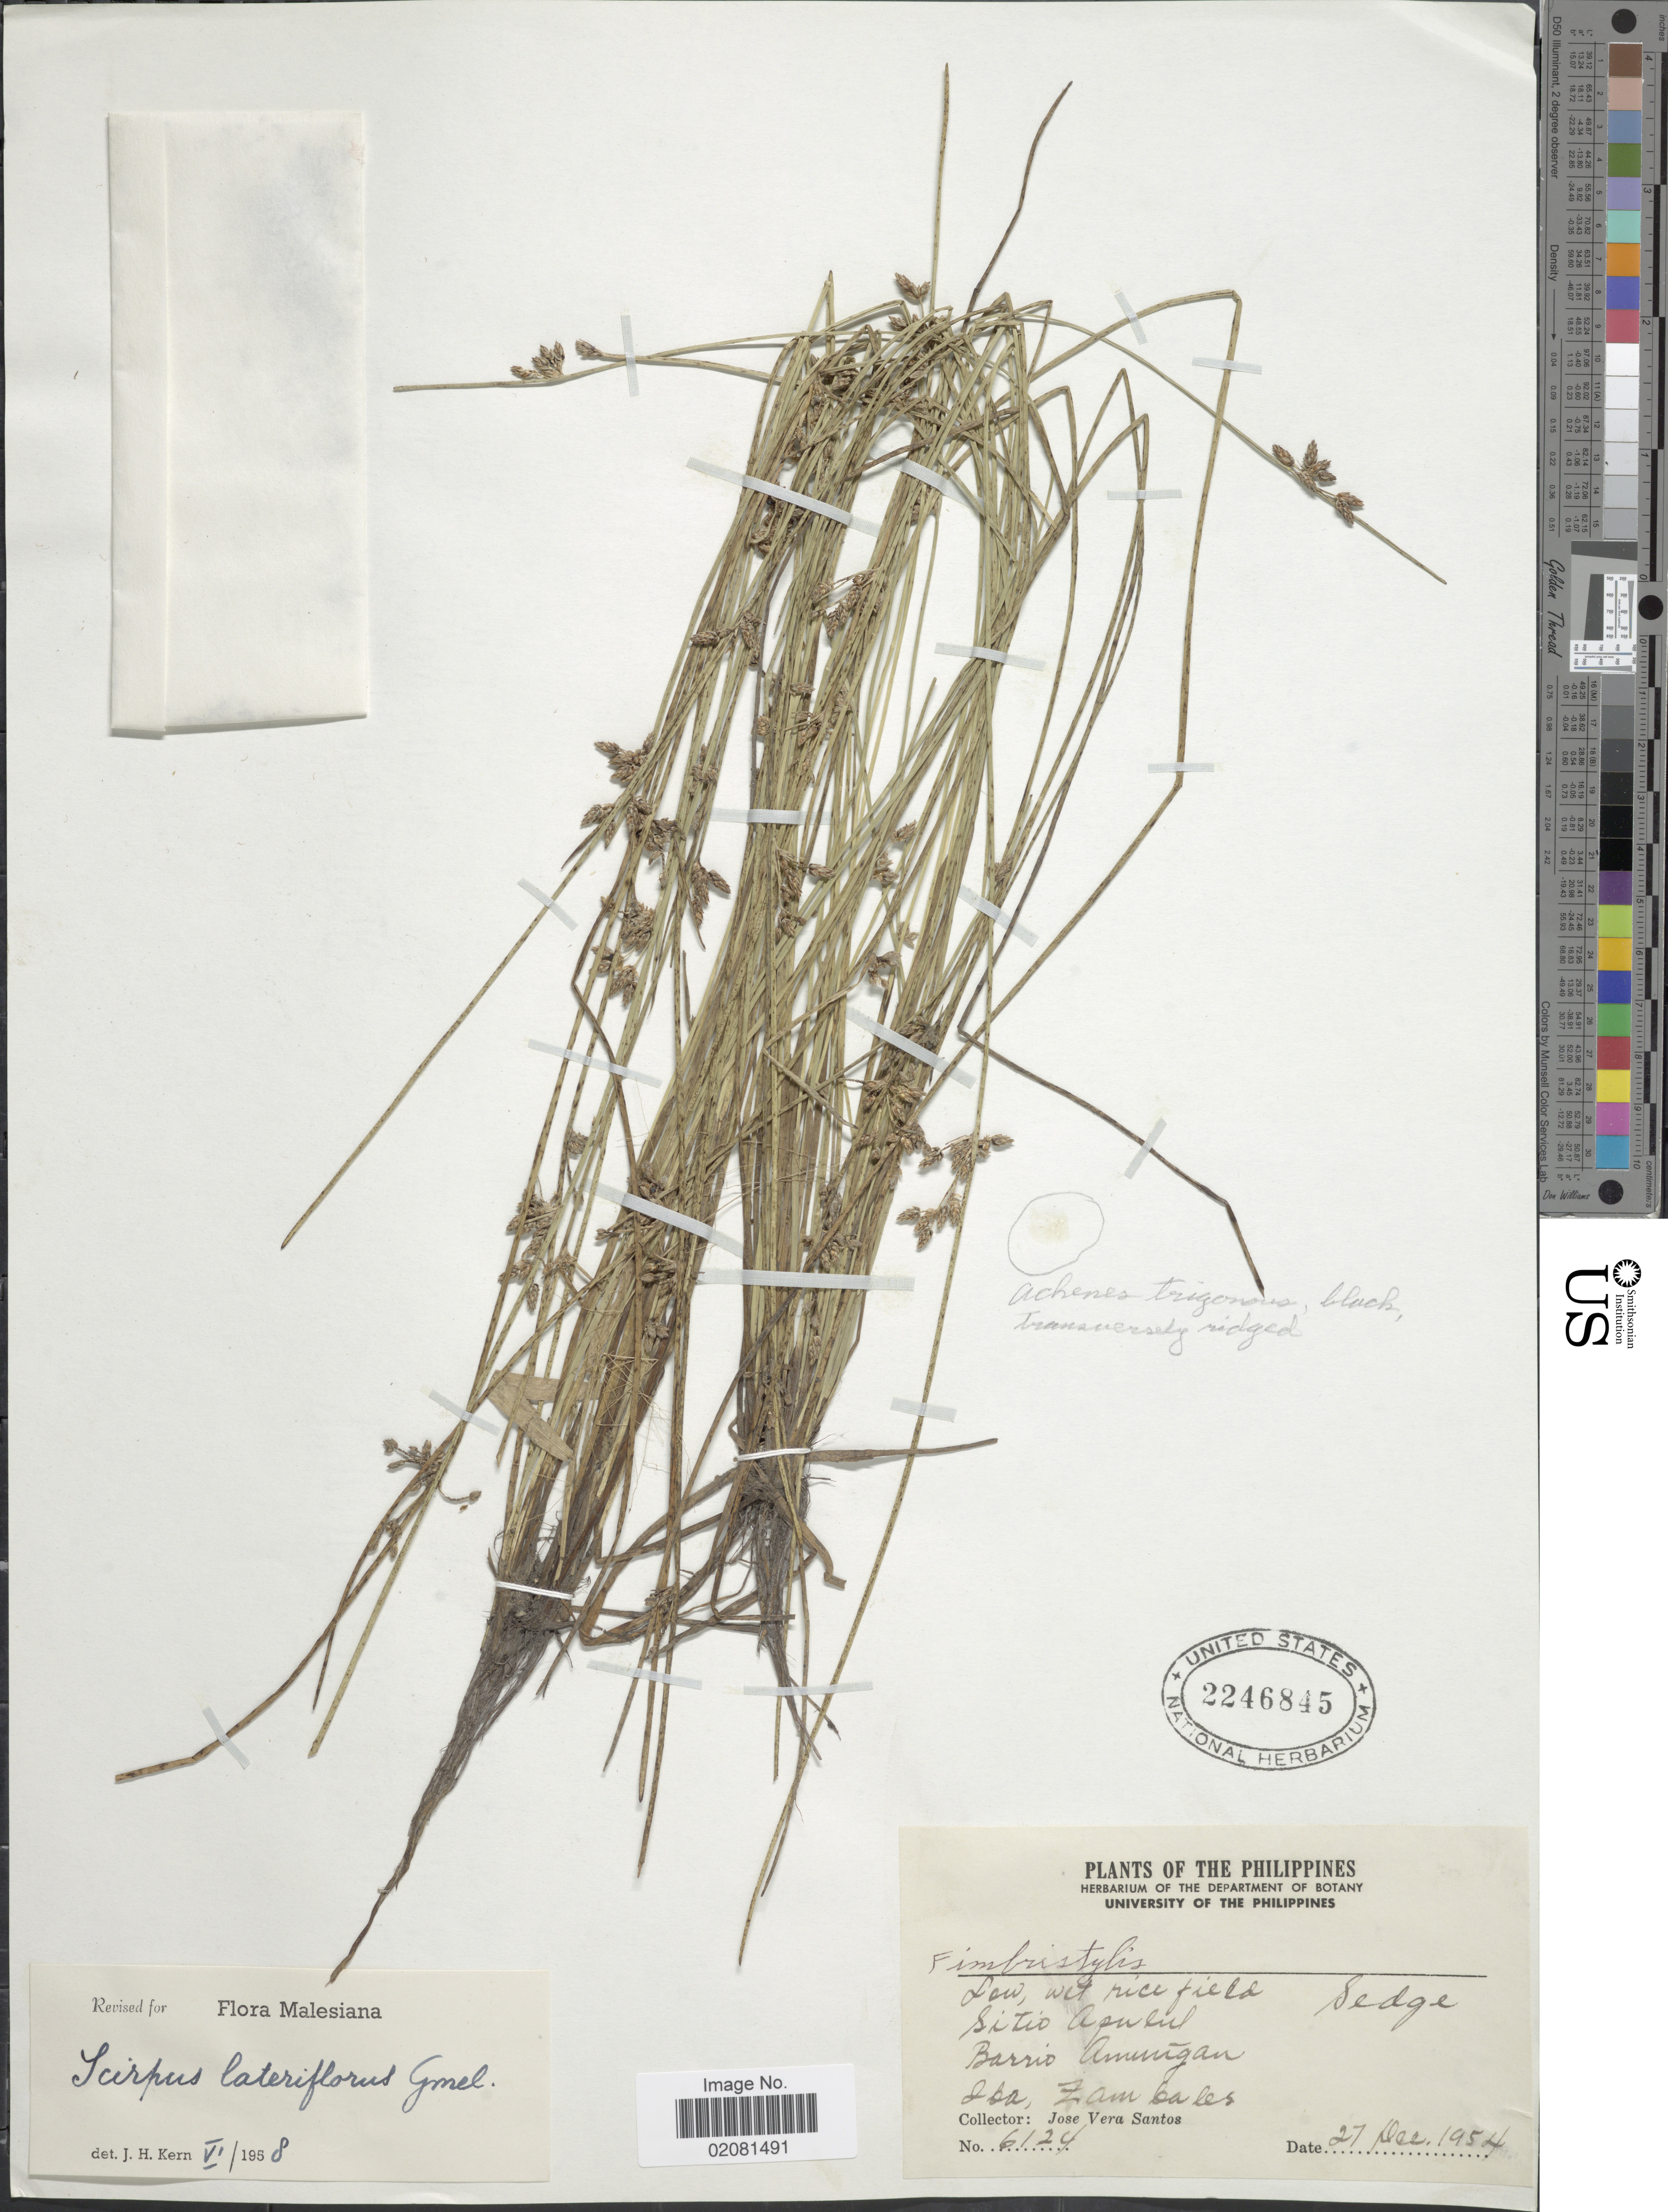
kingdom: Plantae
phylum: Tracheophyta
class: Liliopsida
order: Poales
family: Cyperaceae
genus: Schoenoplectus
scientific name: Schoenoplectus lateriflorus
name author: (J.F. Gmel.)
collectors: J. V. Santos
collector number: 6124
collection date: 1954-12-27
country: Philippines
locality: Low, wet rice field. Sitio Apulul. Barrio Amuñgan. Iba, Zambales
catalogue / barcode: US 2246845